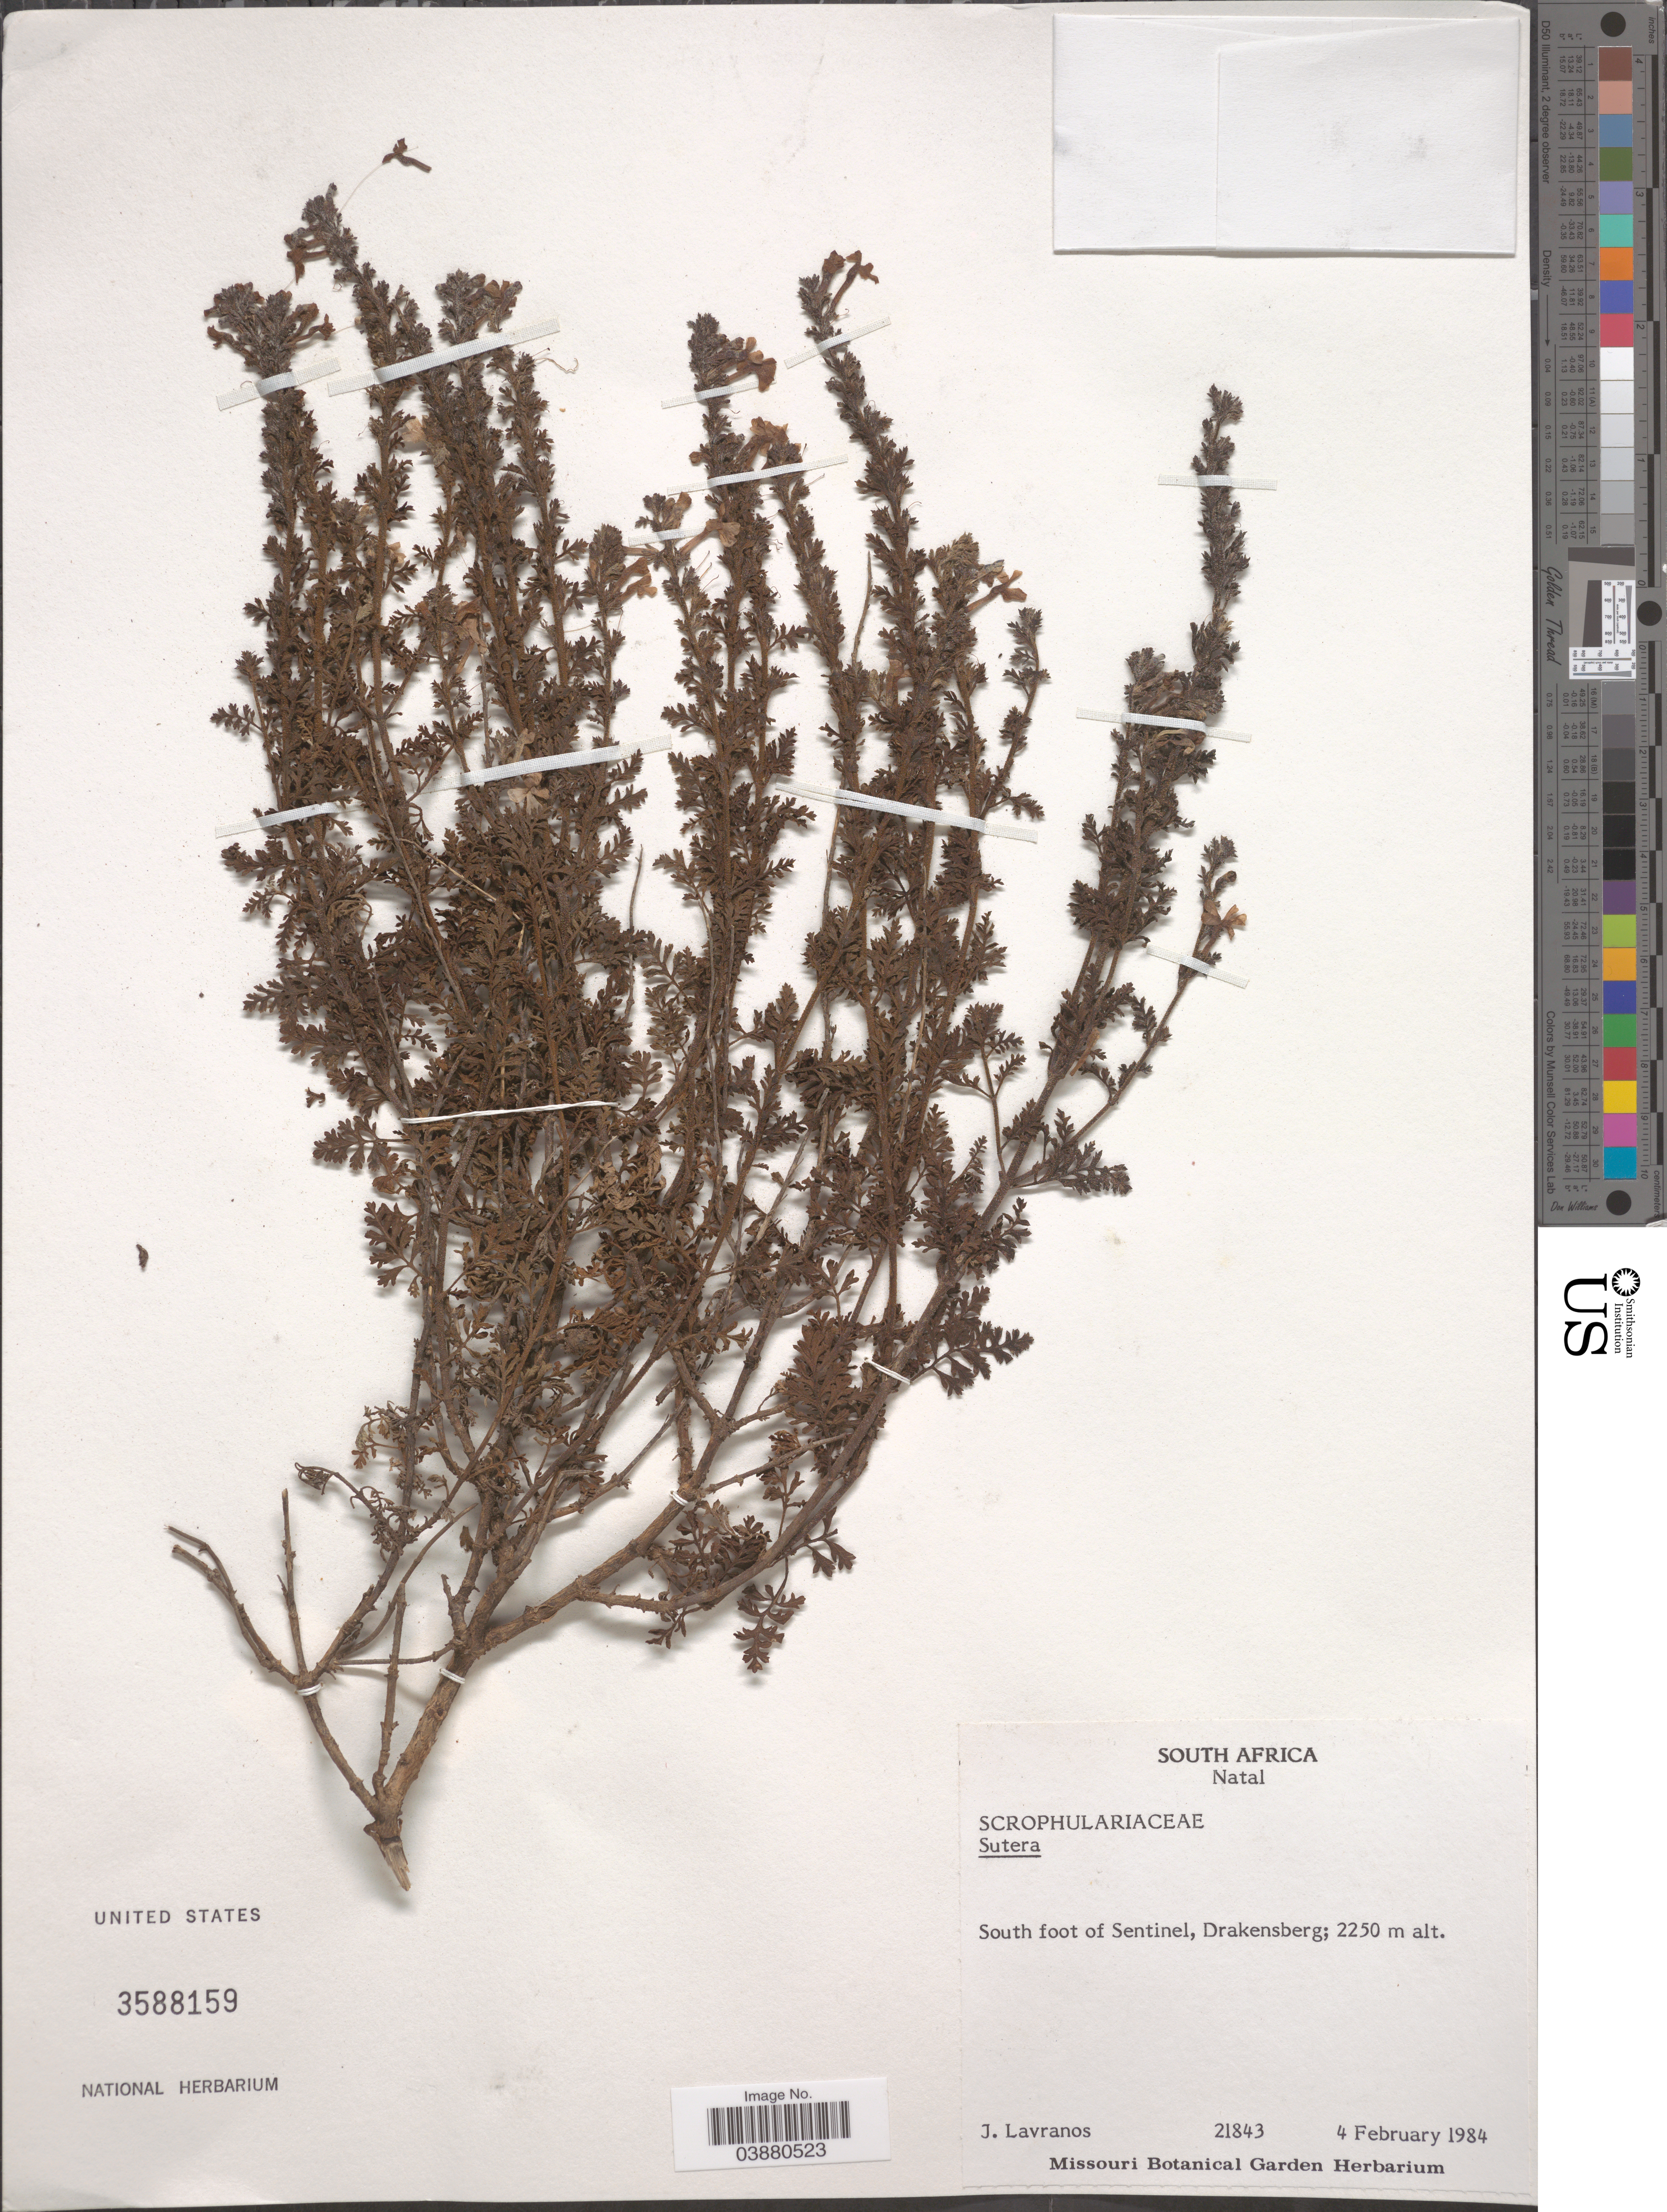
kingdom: Plantae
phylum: Tracheophyta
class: Magnoliopsida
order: Lamiales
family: Scrophulariaceae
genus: Sutera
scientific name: Sutera sp.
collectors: J. Lavranos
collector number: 21843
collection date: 1984-02-04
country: South Africa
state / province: KwaZulu-Natal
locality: Natal. South foot of Sentinel, Drakensberg.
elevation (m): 2250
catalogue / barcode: US 3588159